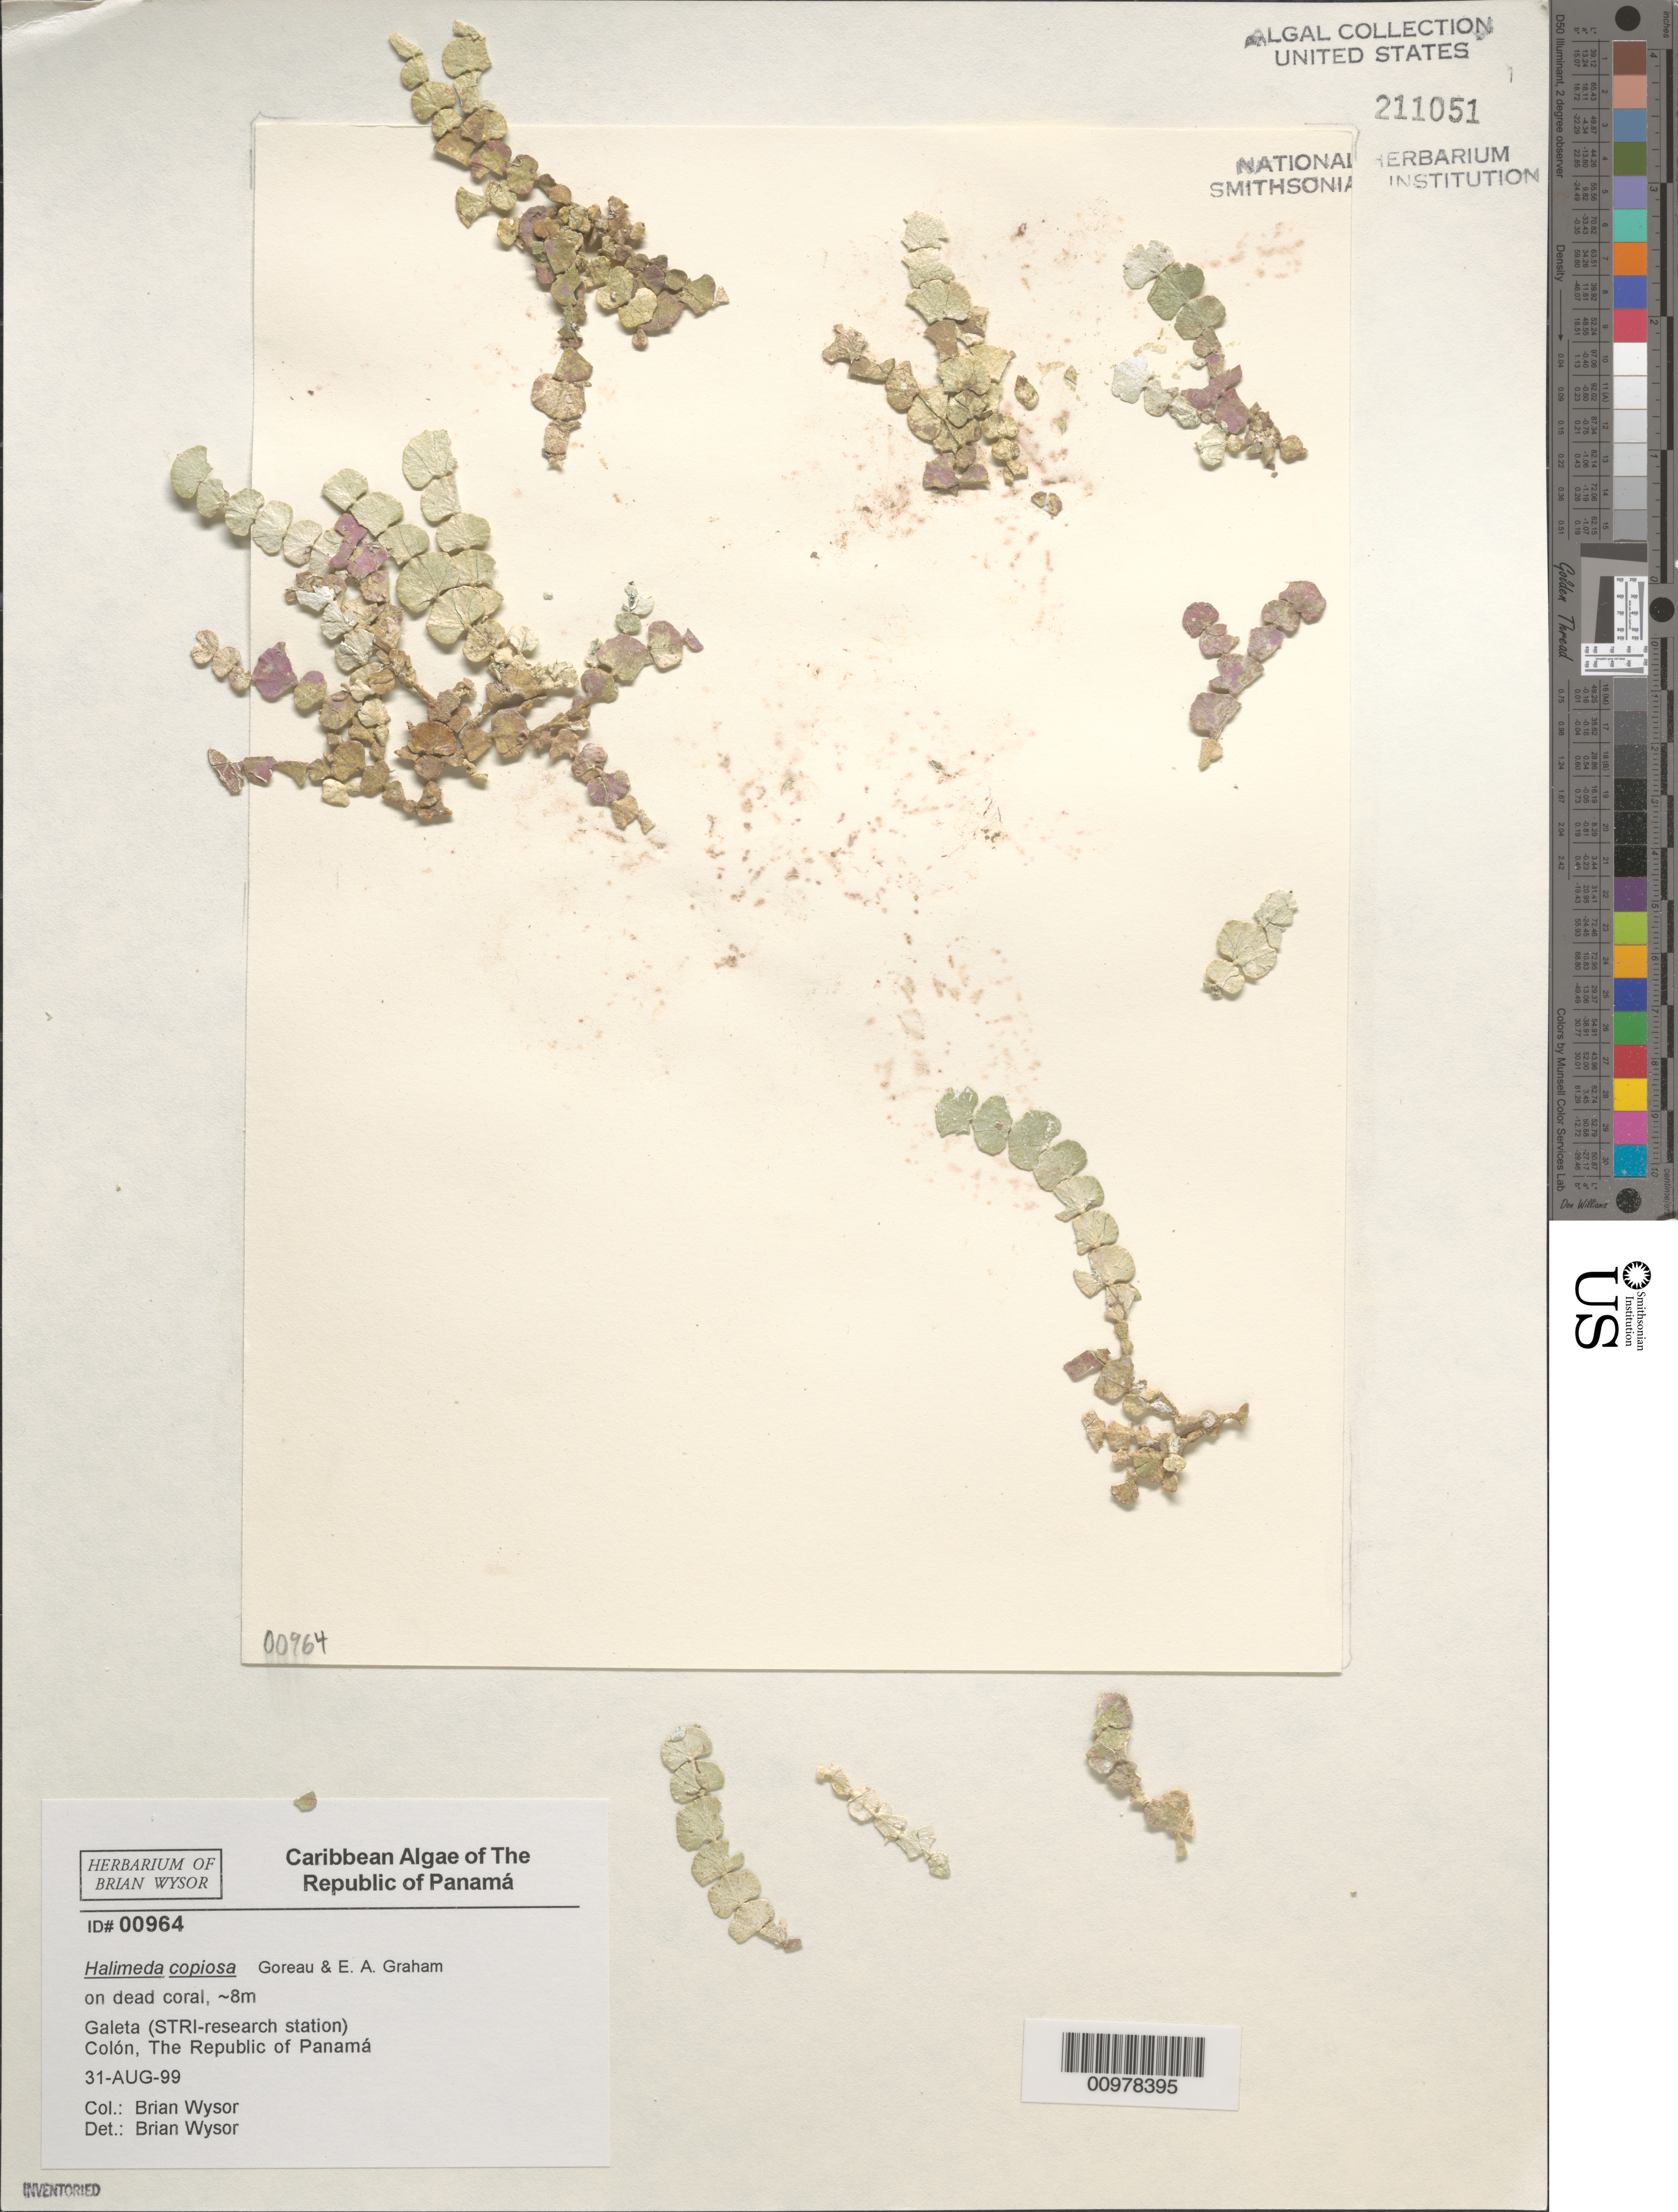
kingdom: Plantae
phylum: Chlorophyta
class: Ulvophyceae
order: Bryopsidales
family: Halimedaceae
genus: Halimeda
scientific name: Halimeda copiosa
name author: Goreau & E.A. Graham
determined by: Wysor, B.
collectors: B. Wysor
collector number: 00964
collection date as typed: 31 Aug 1999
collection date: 1999-08-31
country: Panama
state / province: Colón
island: Galeta Island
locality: STRI (Smithsonian Tropical Research Institute) research station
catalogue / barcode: US 211051